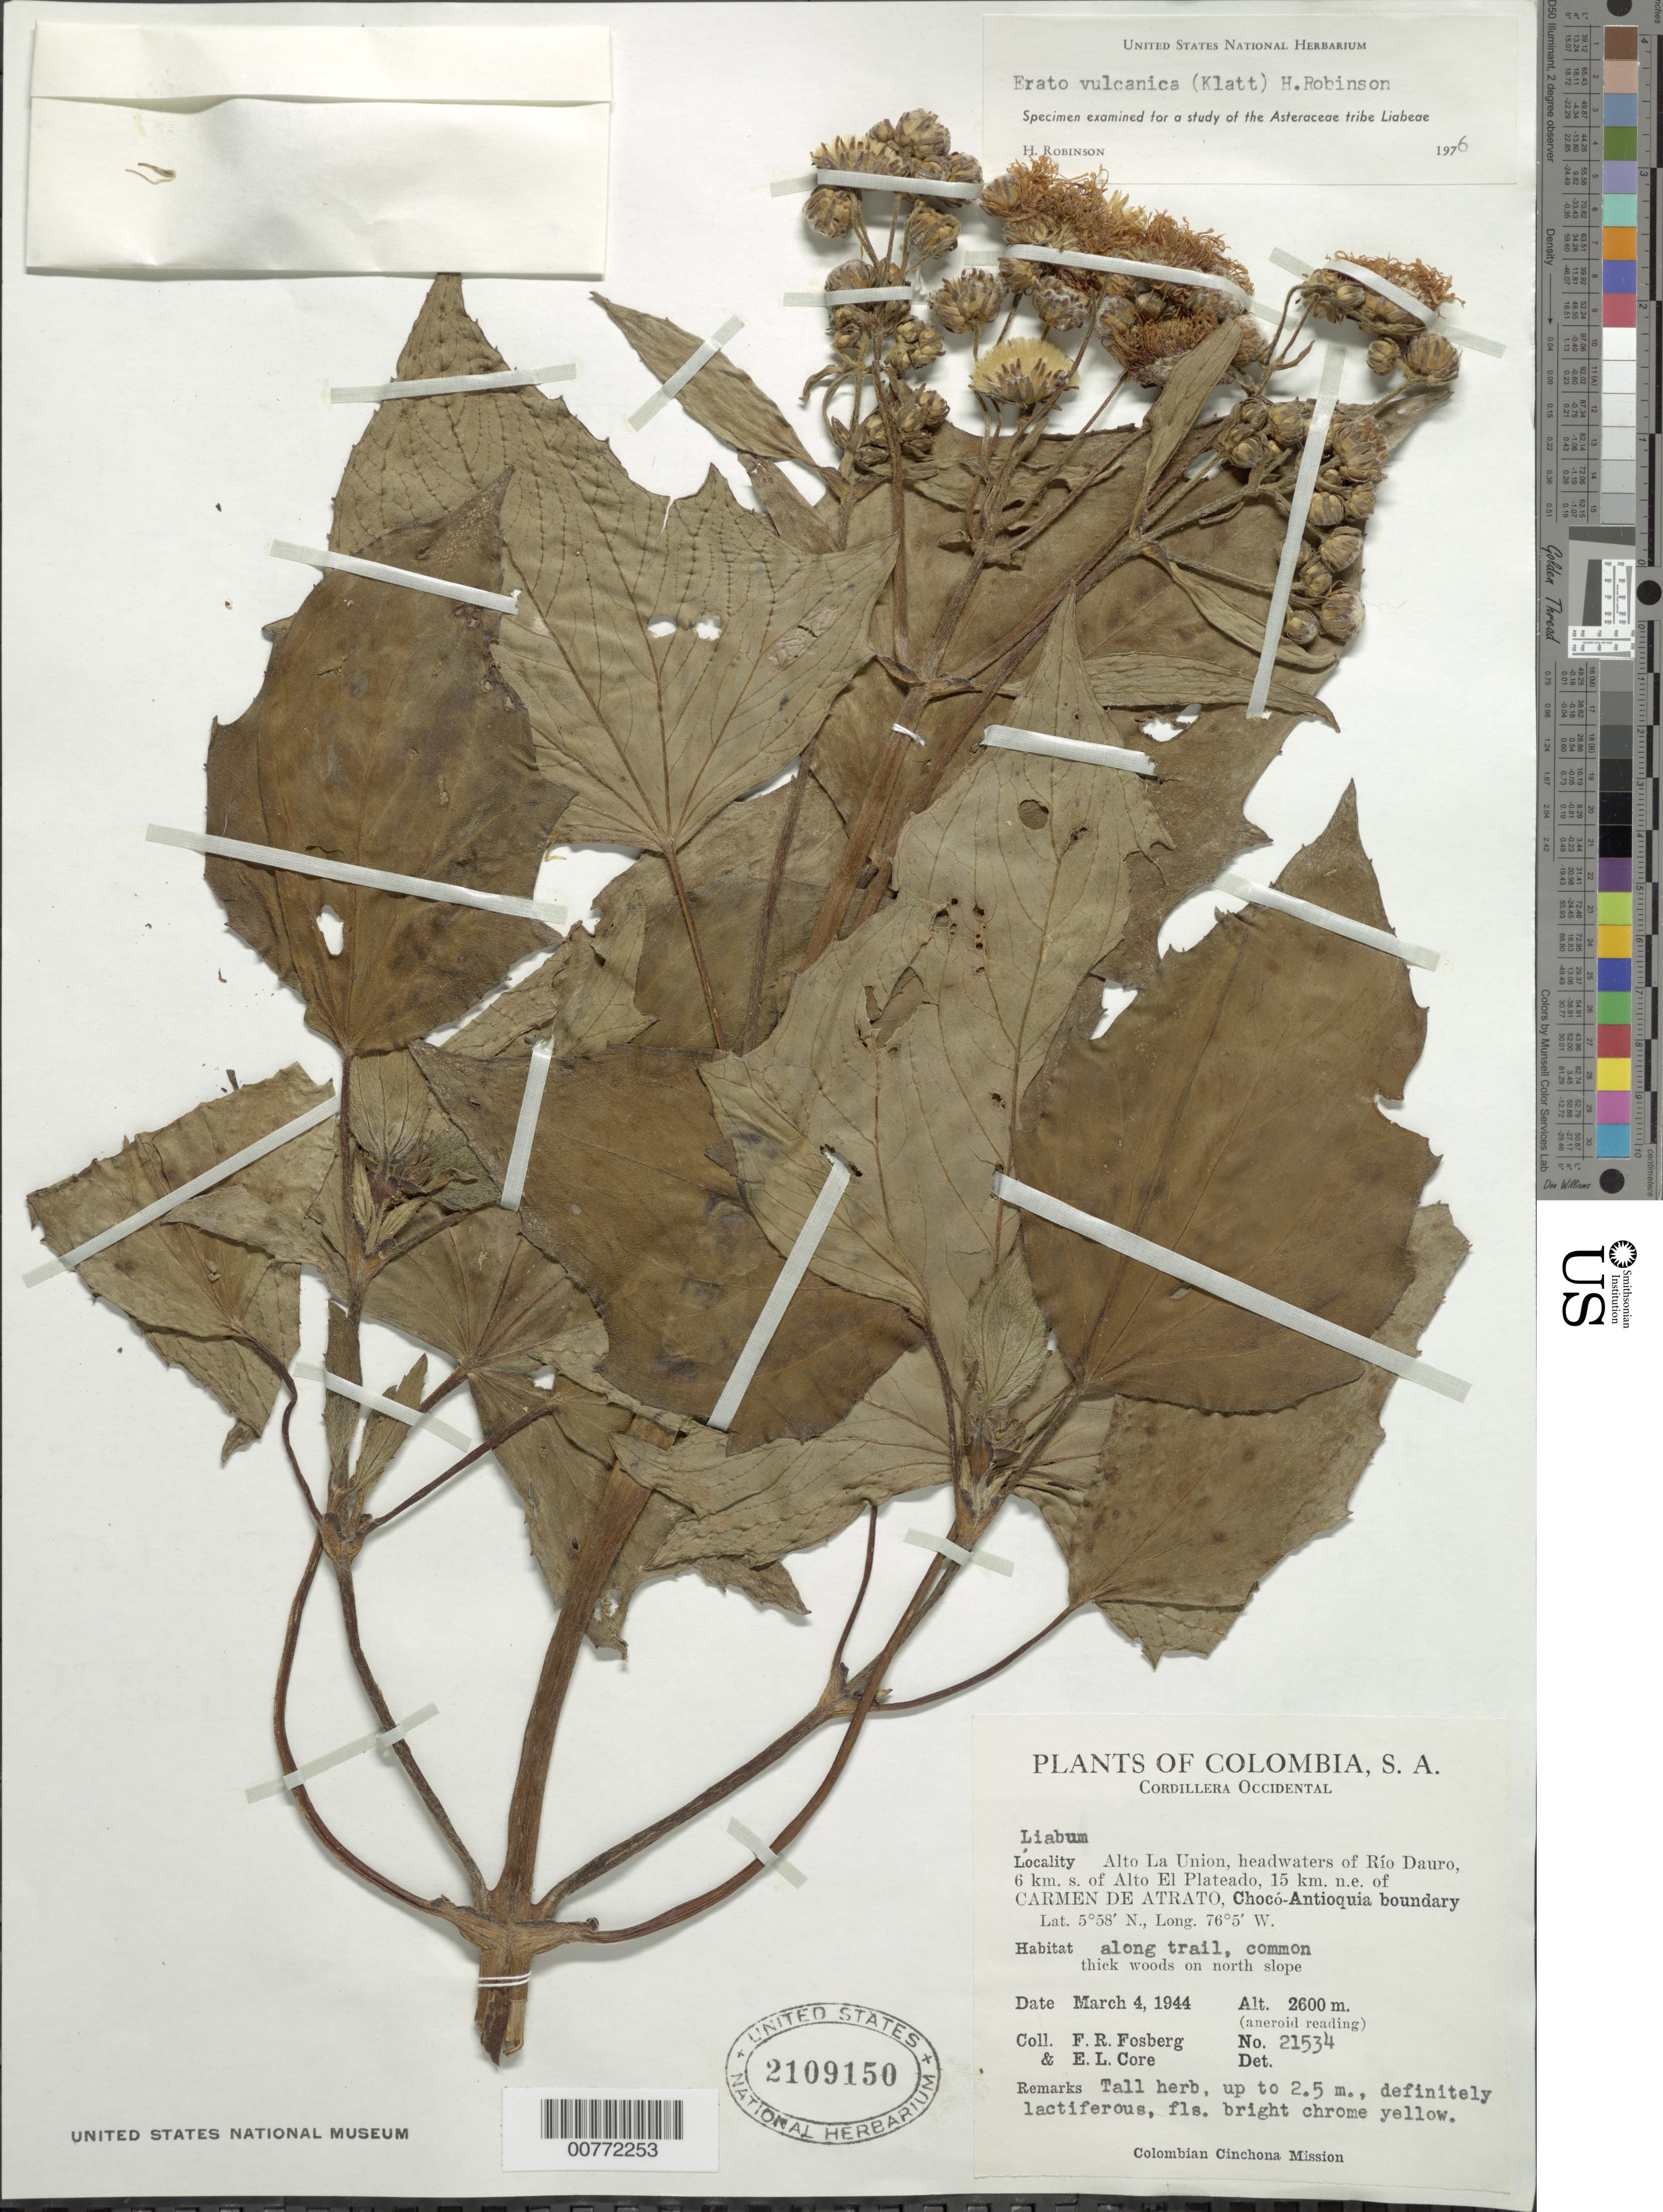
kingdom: Plantae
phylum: Tracheophyta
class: Magnoliopsida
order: Asterales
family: Asteraceae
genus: Erato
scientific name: Erato vulcanica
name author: (Klatt) H. Rob.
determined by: Robinson, Harold E., (US)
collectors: F. R. Fosberg & E. L. Core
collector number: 21534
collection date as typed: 4 March 1944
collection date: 1944-03-04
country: Colombia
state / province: Antioquia / Chocó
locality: Choco-Antioquia boundary, Cord. Occidental, Alto La Union, headwaters of Rio Duro, 6 km S of Alto El Plateado, 15 km NE of Carmen de Atrato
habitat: Thick woods along trail, north slope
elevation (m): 2600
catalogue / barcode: US 2109150